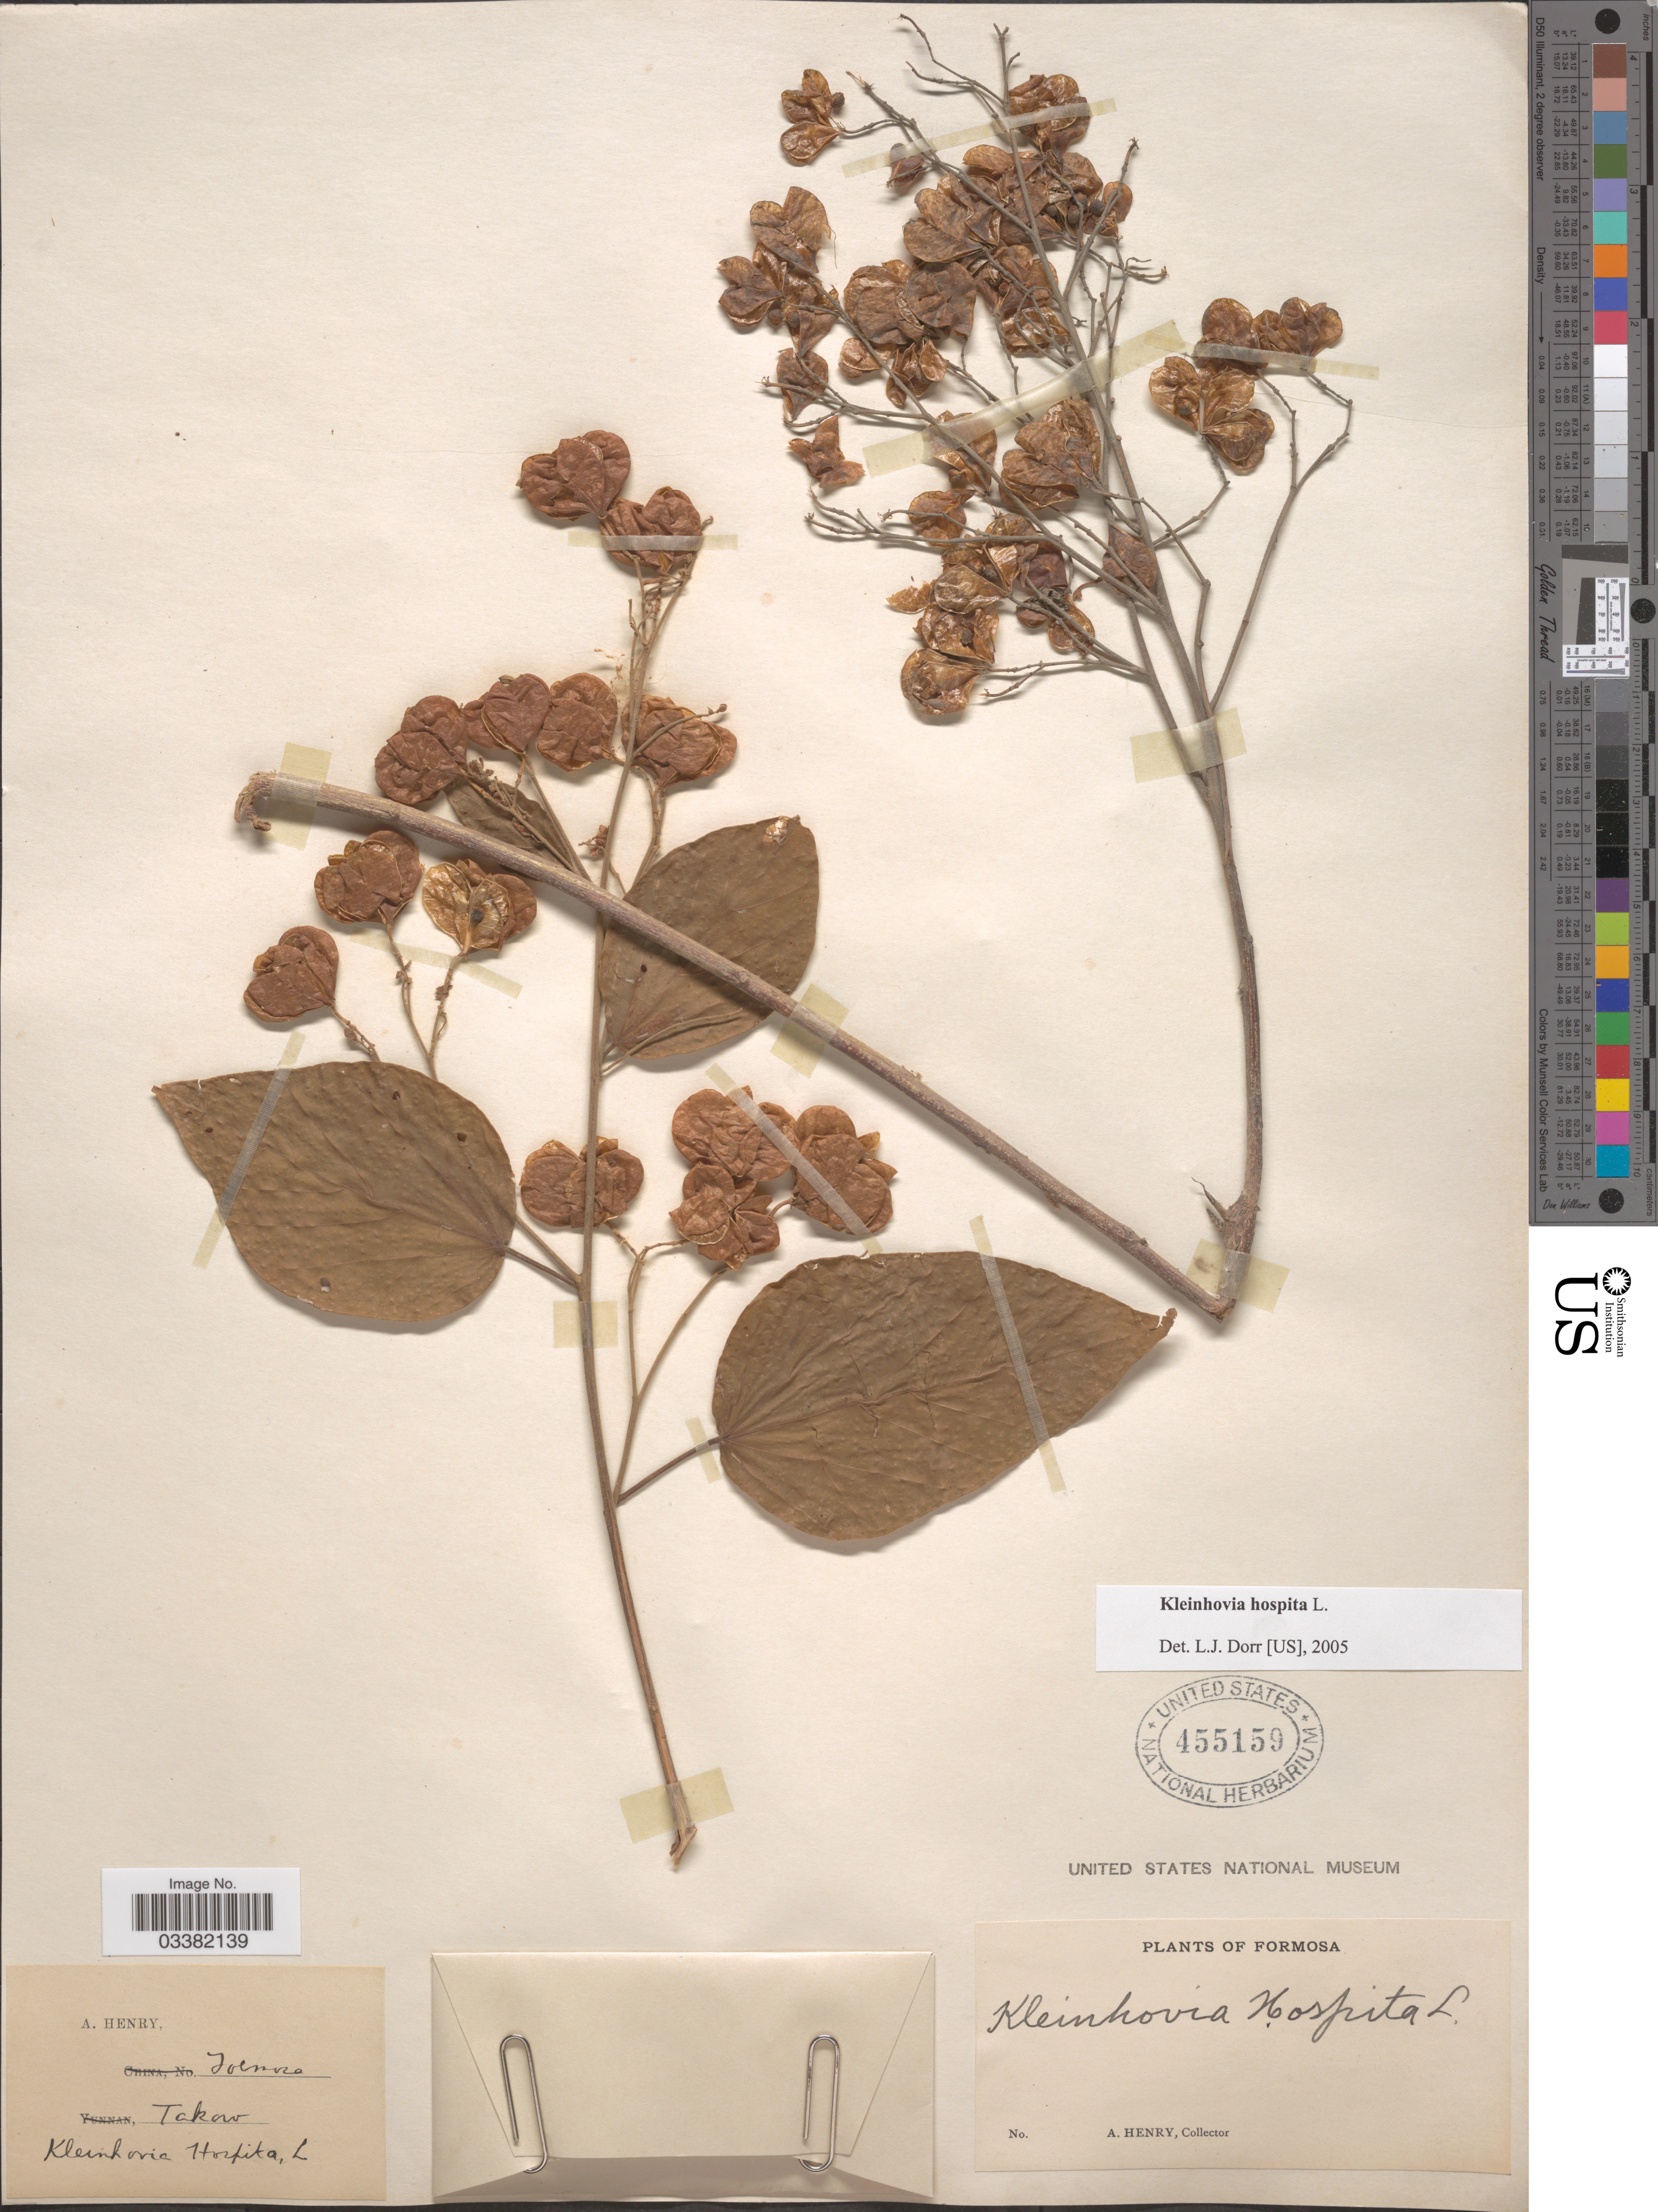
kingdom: Plantae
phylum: Tracheophyta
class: Magnoliopsida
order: Malvales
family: Malvaceae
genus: Kleinhovia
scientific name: Kleinhovia hospita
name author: L.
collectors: A. Henry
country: Taiwan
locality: Formosa. Takow.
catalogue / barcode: US 455159